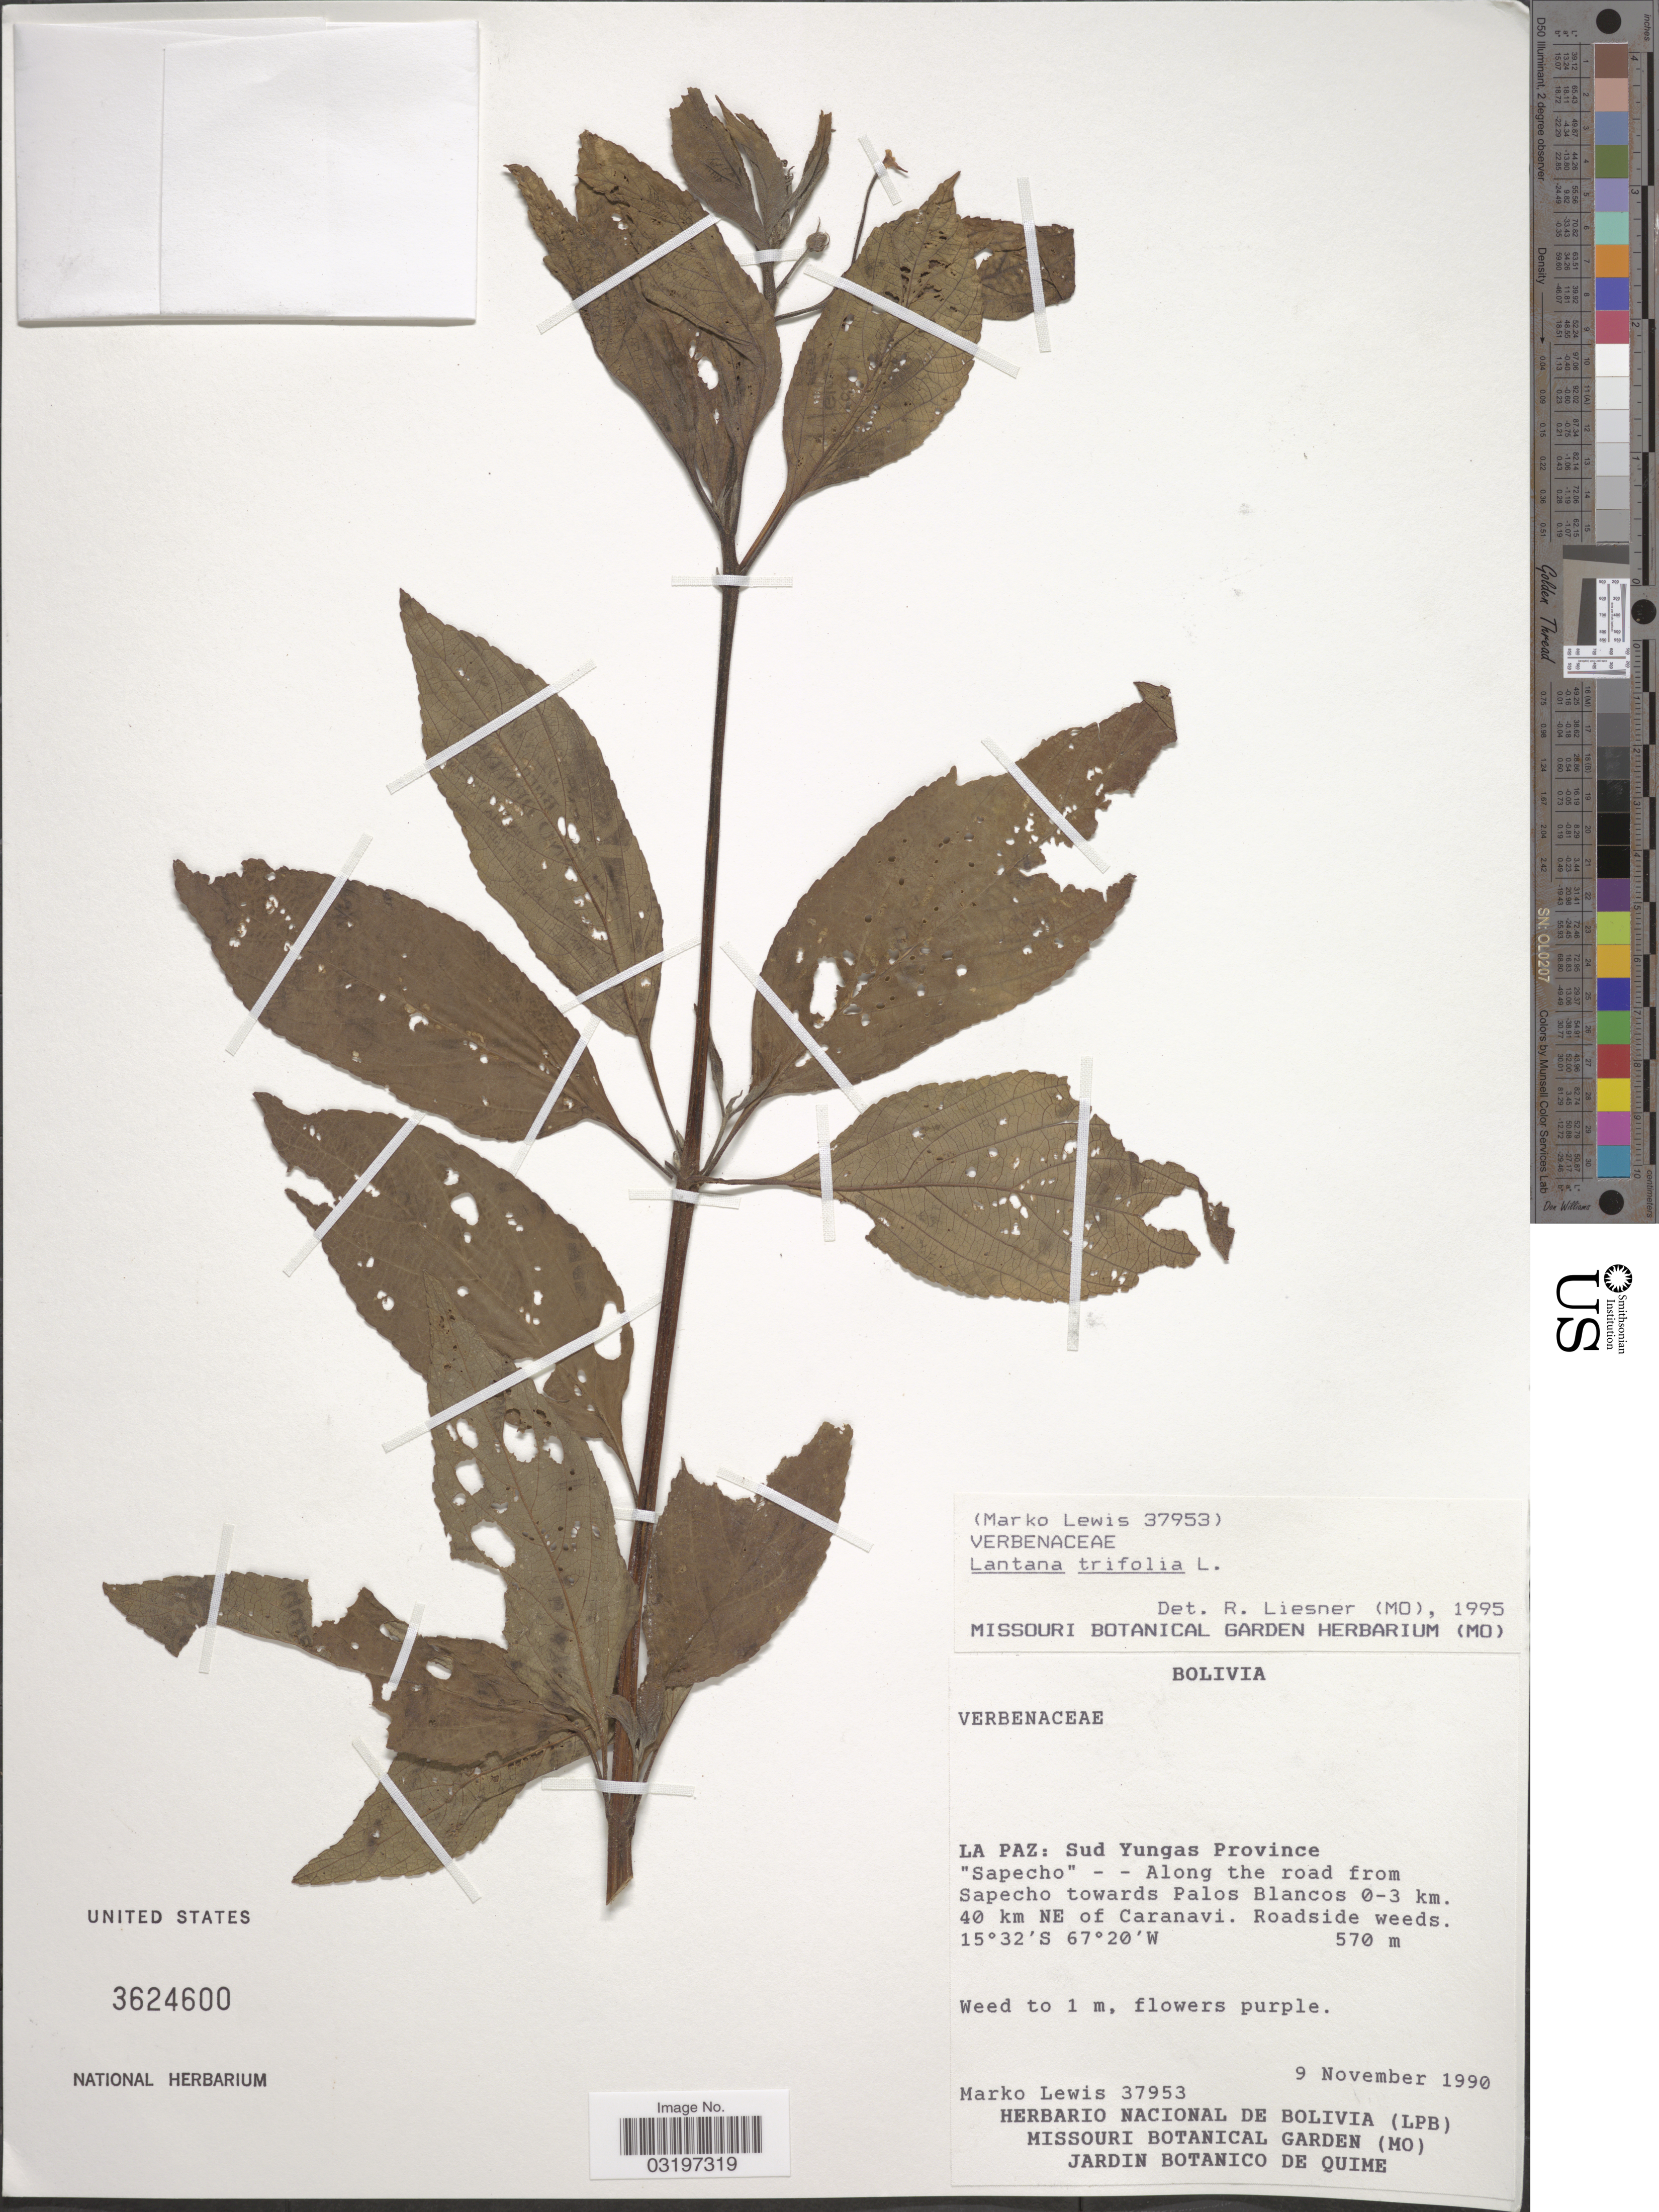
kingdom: Plantae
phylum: Tracheophyta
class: Magnoliopsida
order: Lamiales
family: Verbenaceae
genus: Lantana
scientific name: Lantana trifolia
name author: L.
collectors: M. A. Lewis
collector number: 37953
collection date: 1990-11-09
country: Bolivia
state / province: La Paz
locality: Sud Yungas Province. "Sapecho"--Along the road from Sapecho towards Palos Blancos 0-3 km. 40 km NE of Caranavi.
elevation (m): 570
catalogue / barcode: US 3624600